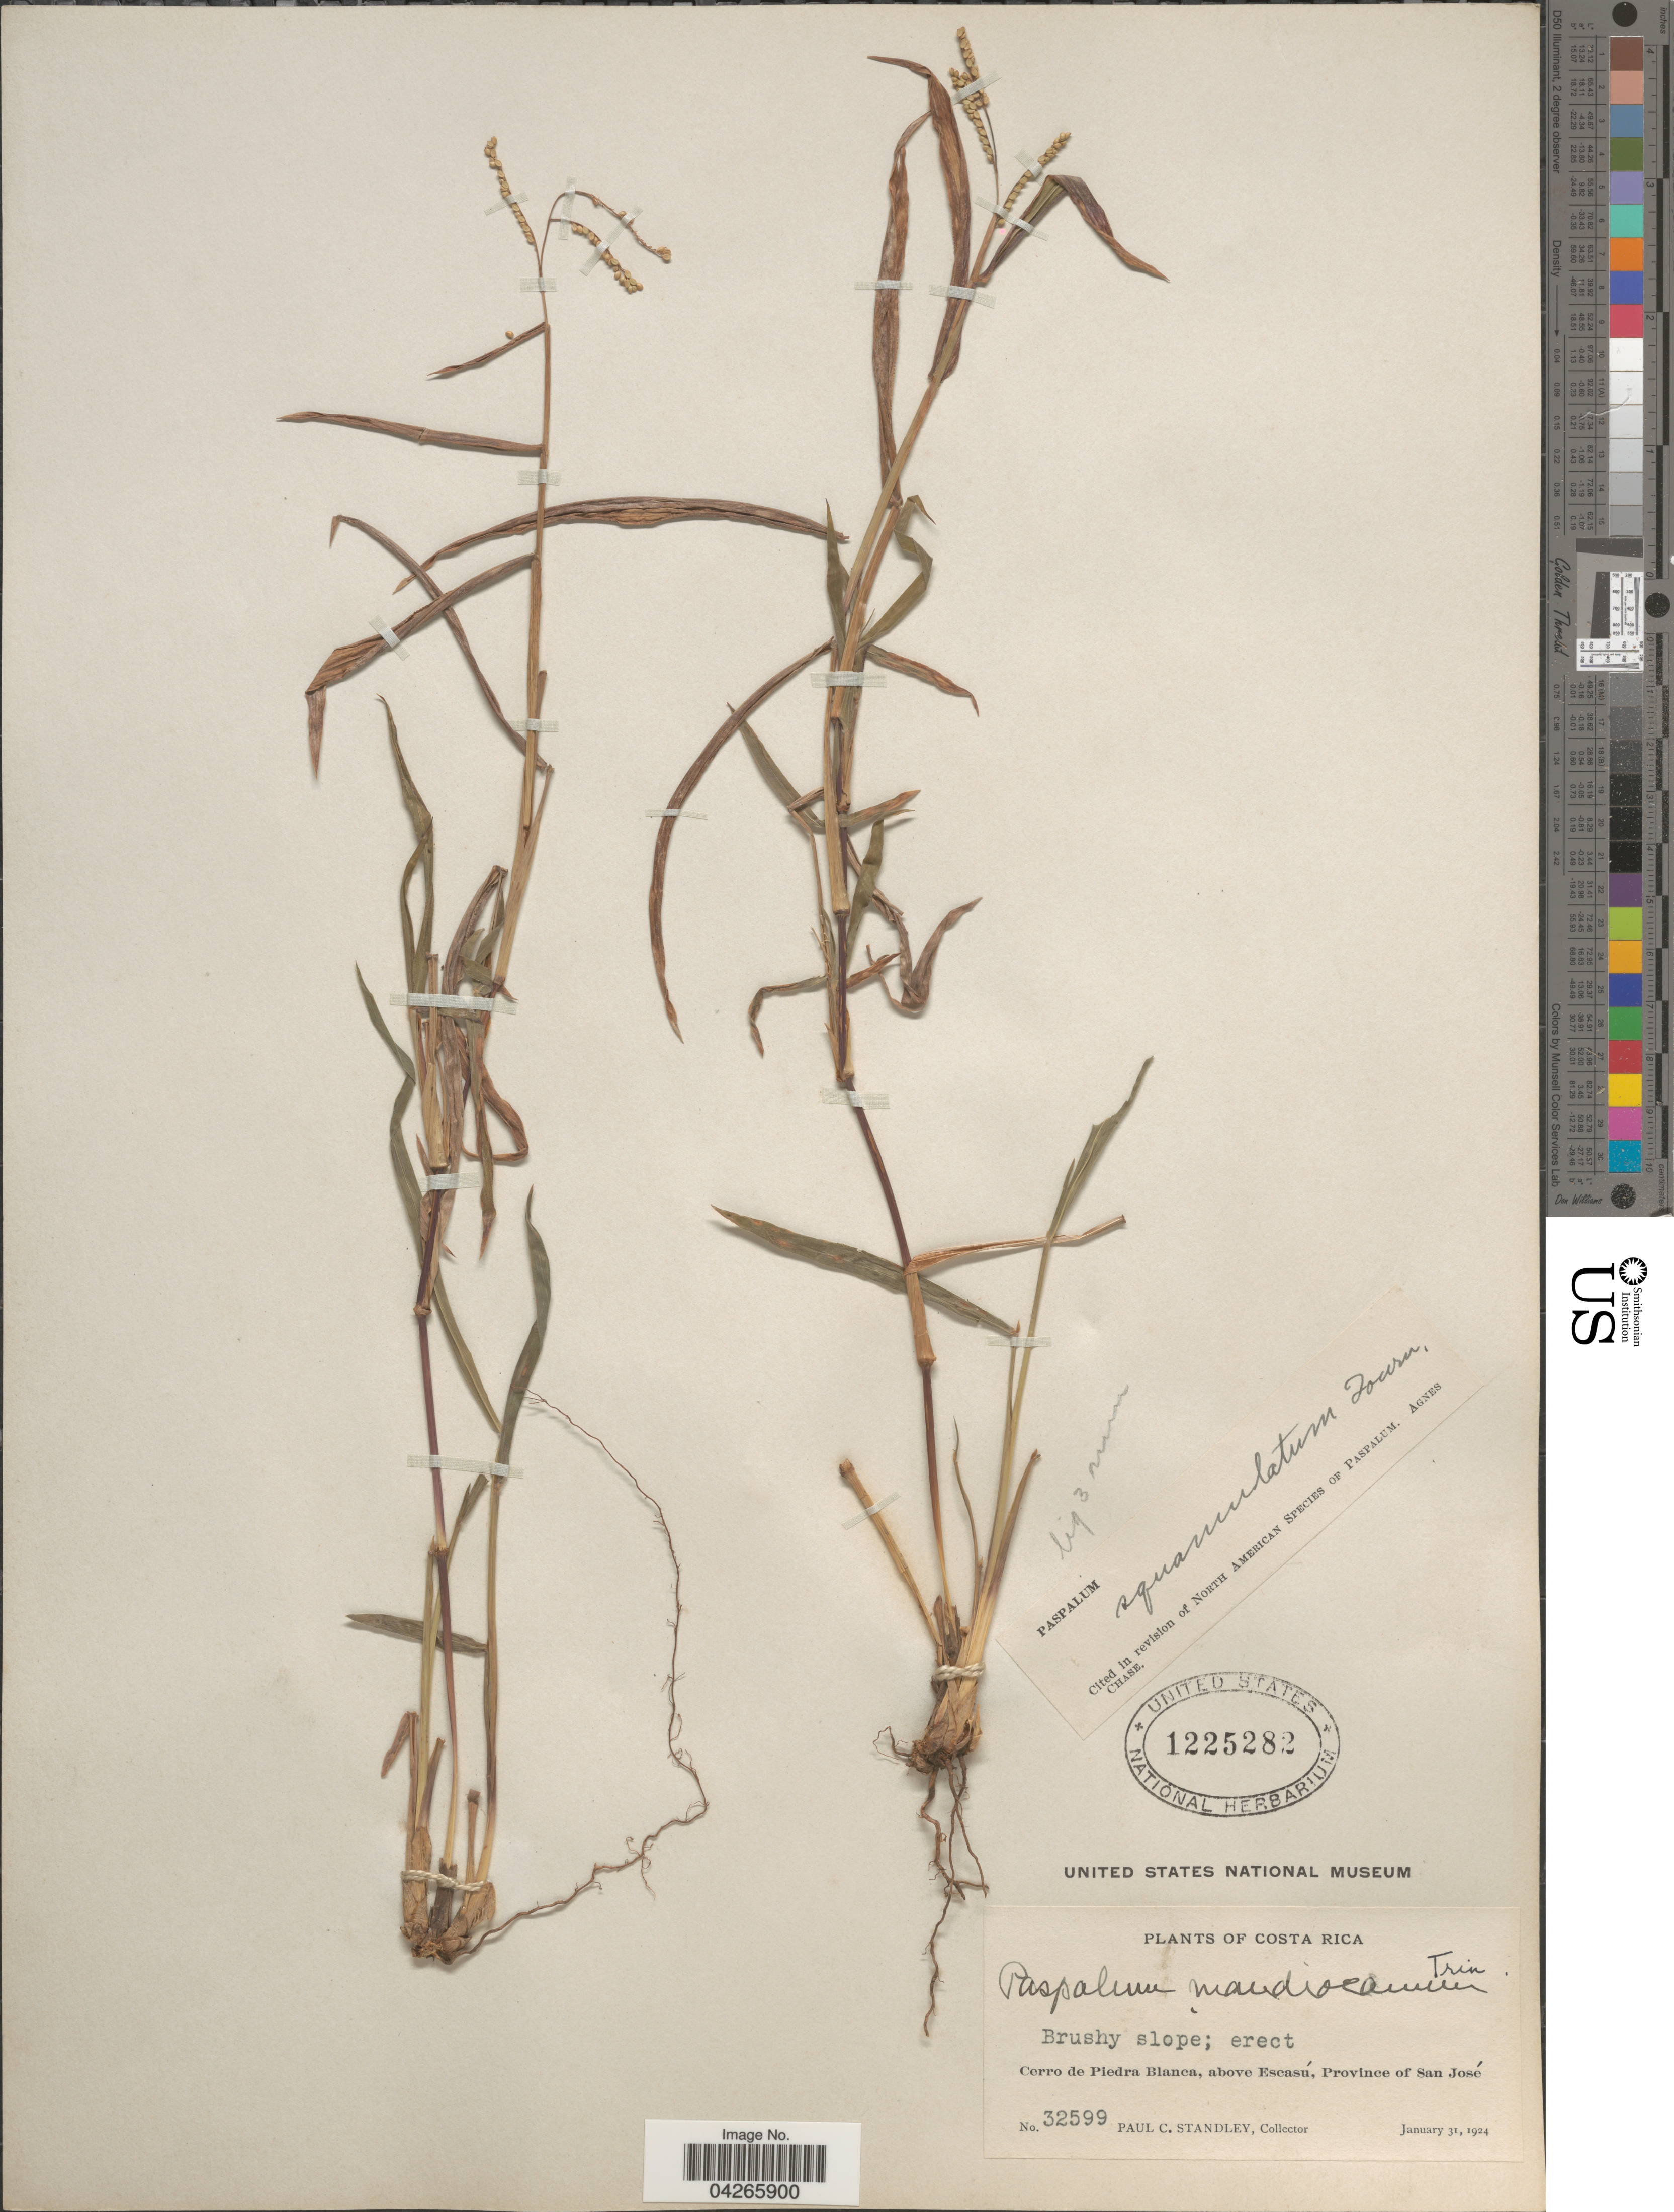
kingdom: Plantae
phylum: Tracheophyta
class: Liliopsida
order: Poales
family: Poaceae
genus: Paspalum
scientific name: Paspalum squamulatum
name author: E. Fourn.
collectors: P. C. Standley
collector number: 32599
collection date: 1924-01-31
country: Costa Rica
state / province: San José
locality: Cerro de Piedra Blanca, above Escasú.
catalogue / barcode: US 1225282